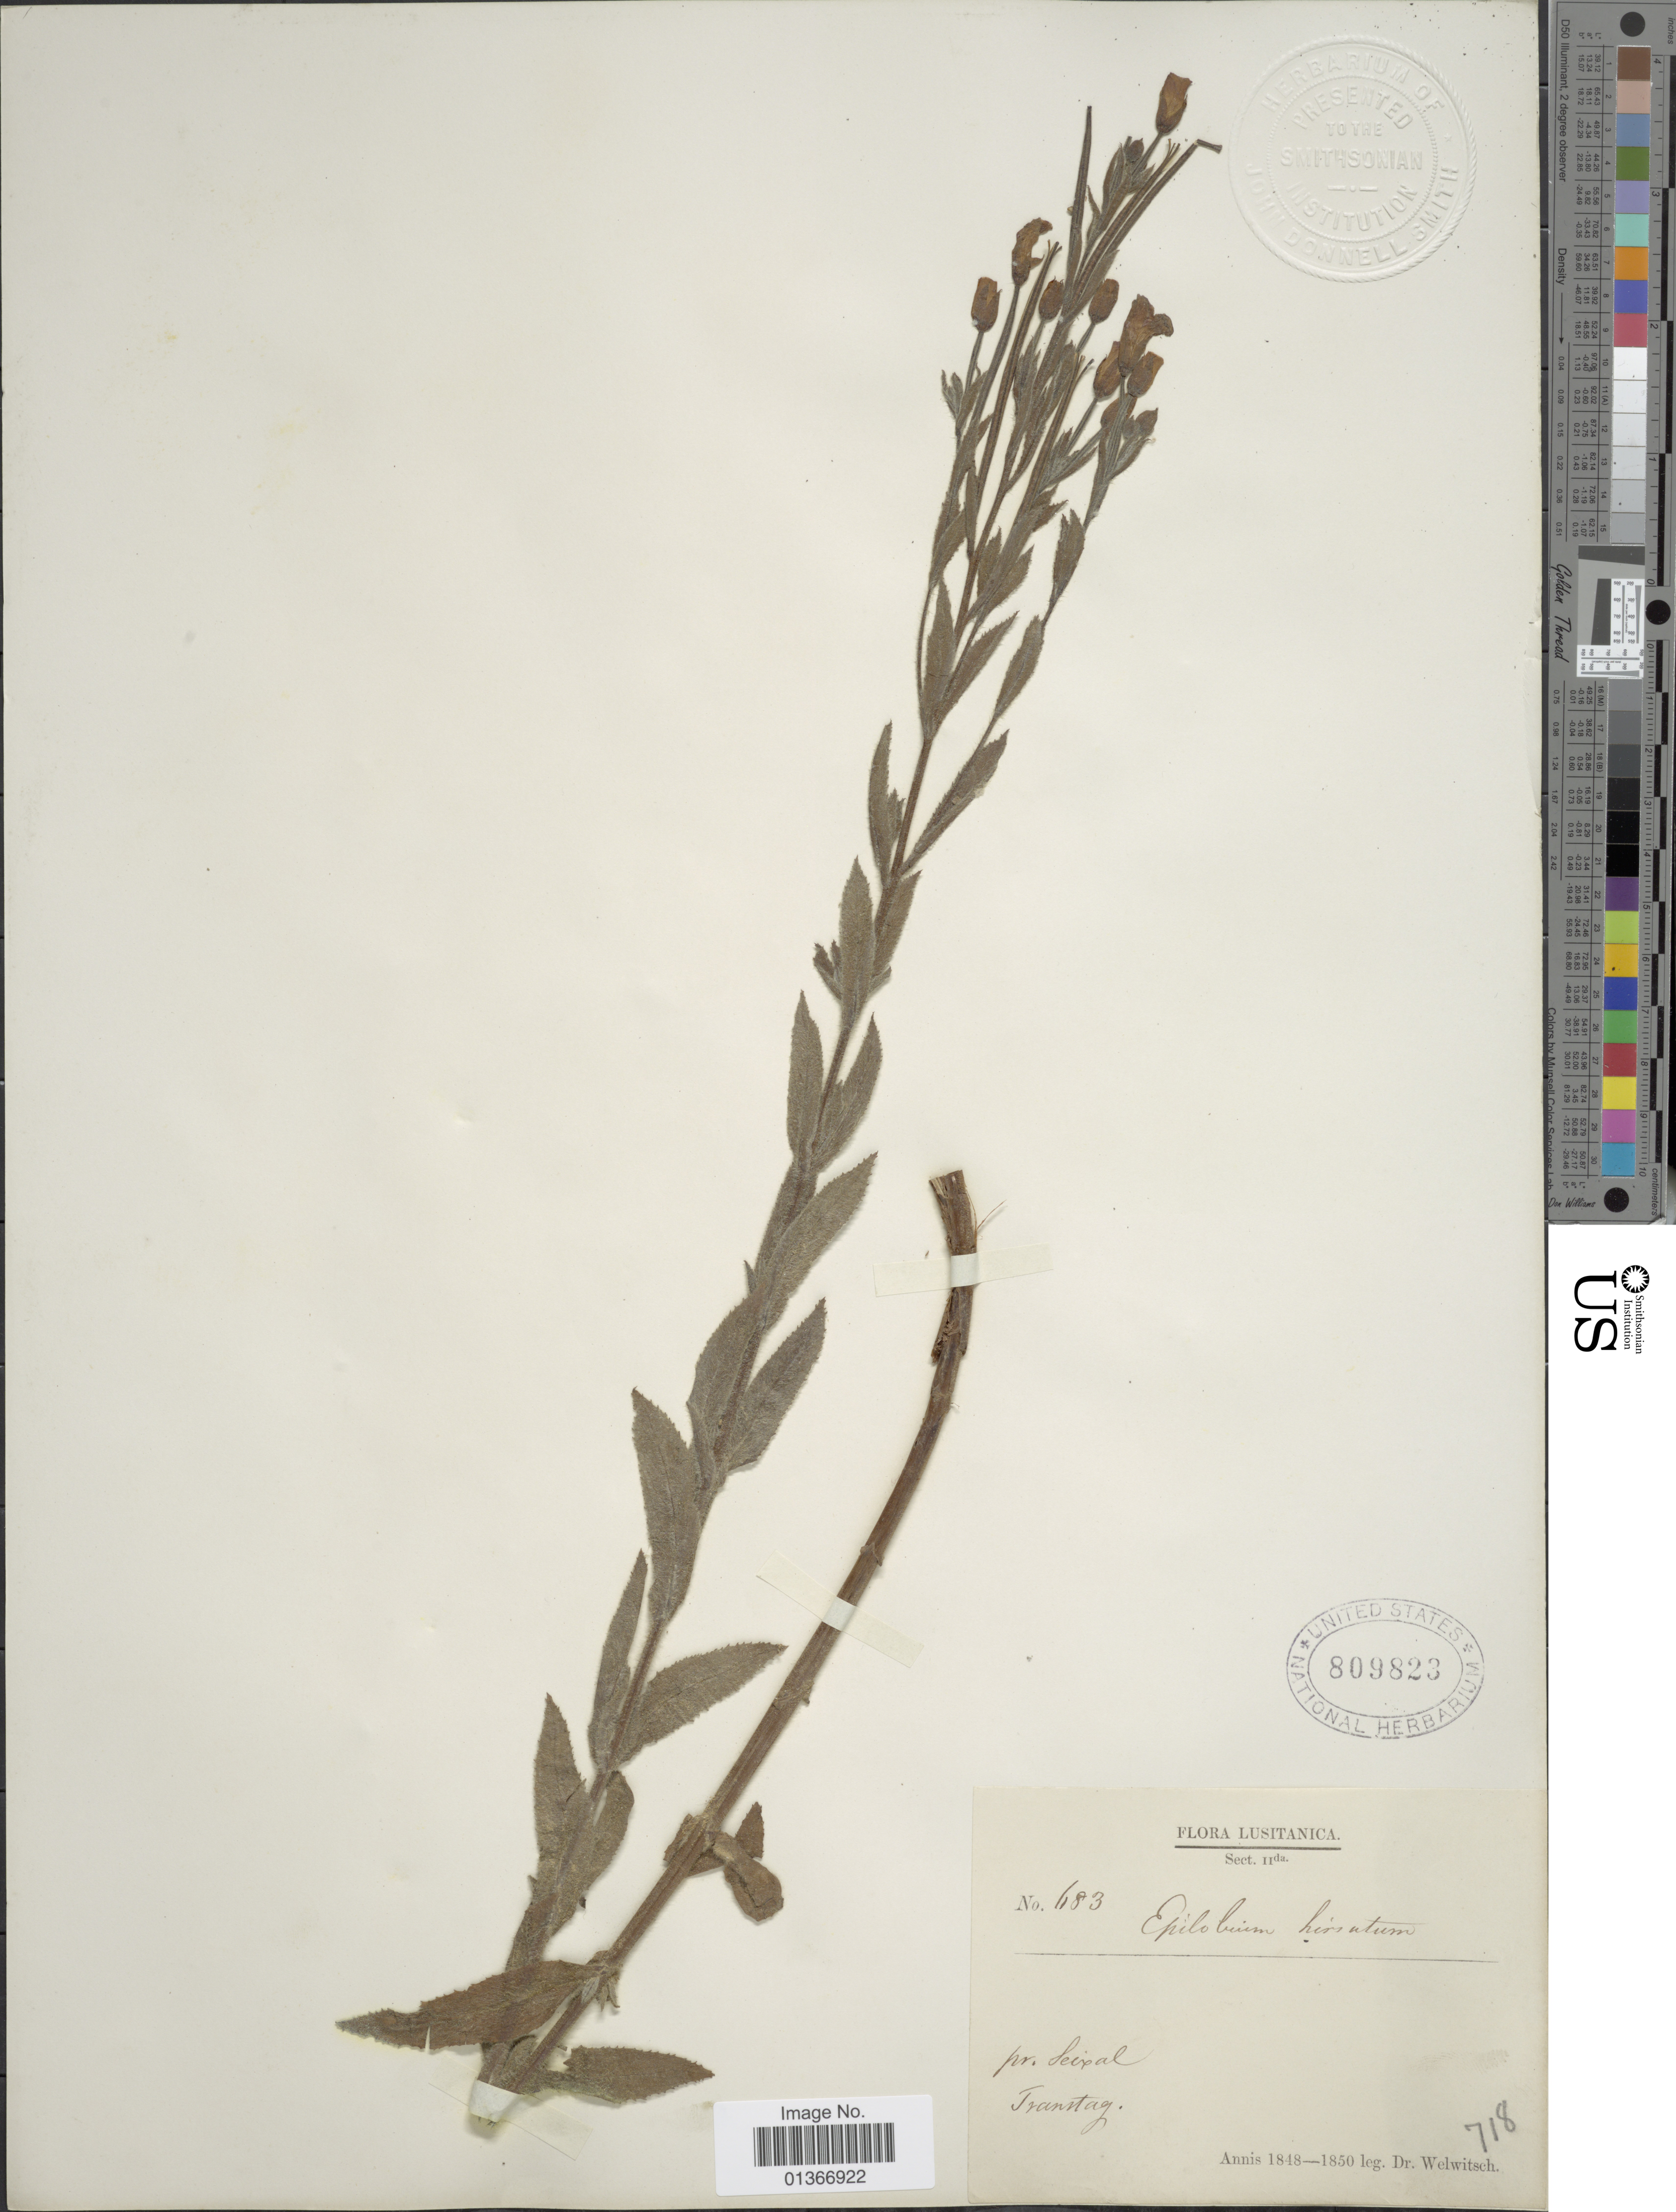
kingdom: Plantae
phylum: Tracheophyta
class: Magnoliopsida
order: Myrtales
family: Onagraceae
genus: Epilobium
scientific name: Epilobium hirsutum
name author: L.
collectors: -. Welwitsch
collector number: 683/718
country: Portugal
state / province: Madeira (Aut. Reg.)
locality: Lusitanica. Pr.Seixal, Transtag. [interpreted]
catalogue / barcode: US 809823